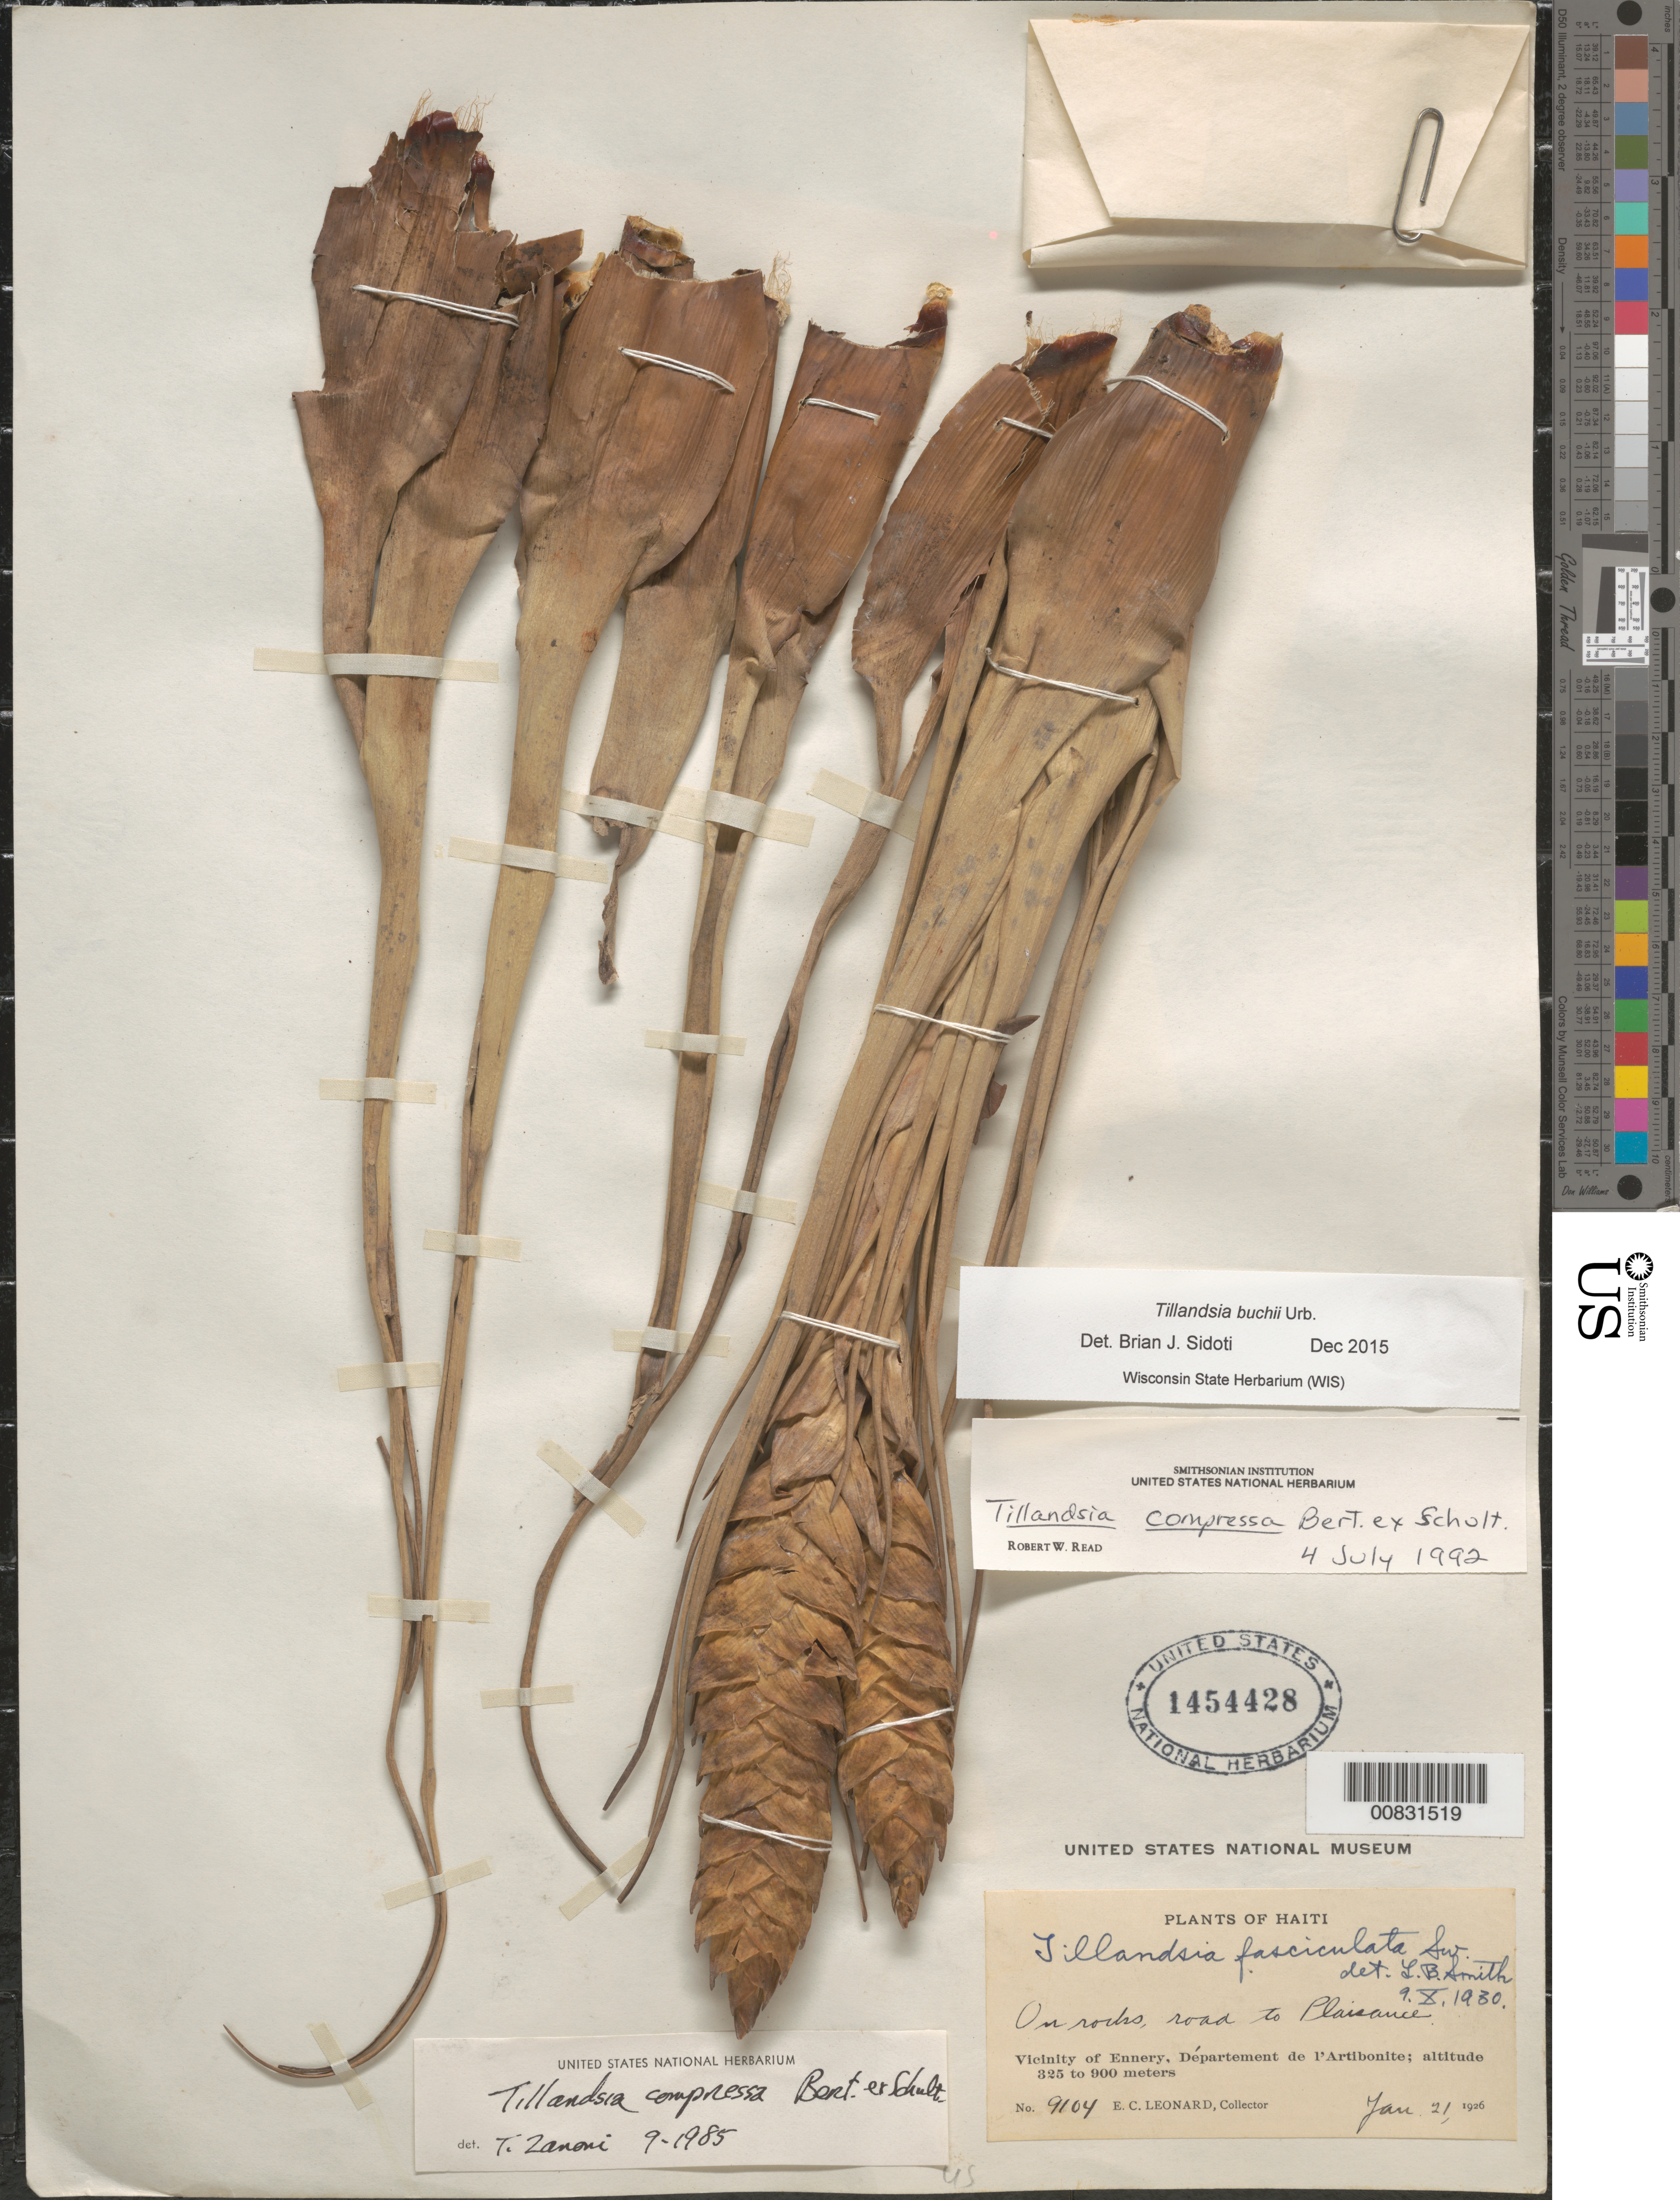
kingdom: Plantae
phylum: Tracheophyta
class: Liliopsida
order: Poales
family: Bromeliaceae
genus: Tillandsia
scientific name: Tillandsia buchii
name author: Urb.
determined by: Sidoti, B. J.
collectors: E. C. Leonard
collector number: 9104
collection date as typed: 21 Jan 1926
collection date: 1926-01-21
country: Haiti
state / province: Artibonite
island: Hispaniola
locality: Vicinity of Ennery, Road to Plaisance.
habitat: On rocks.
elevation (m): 325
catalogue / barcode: US 1454428